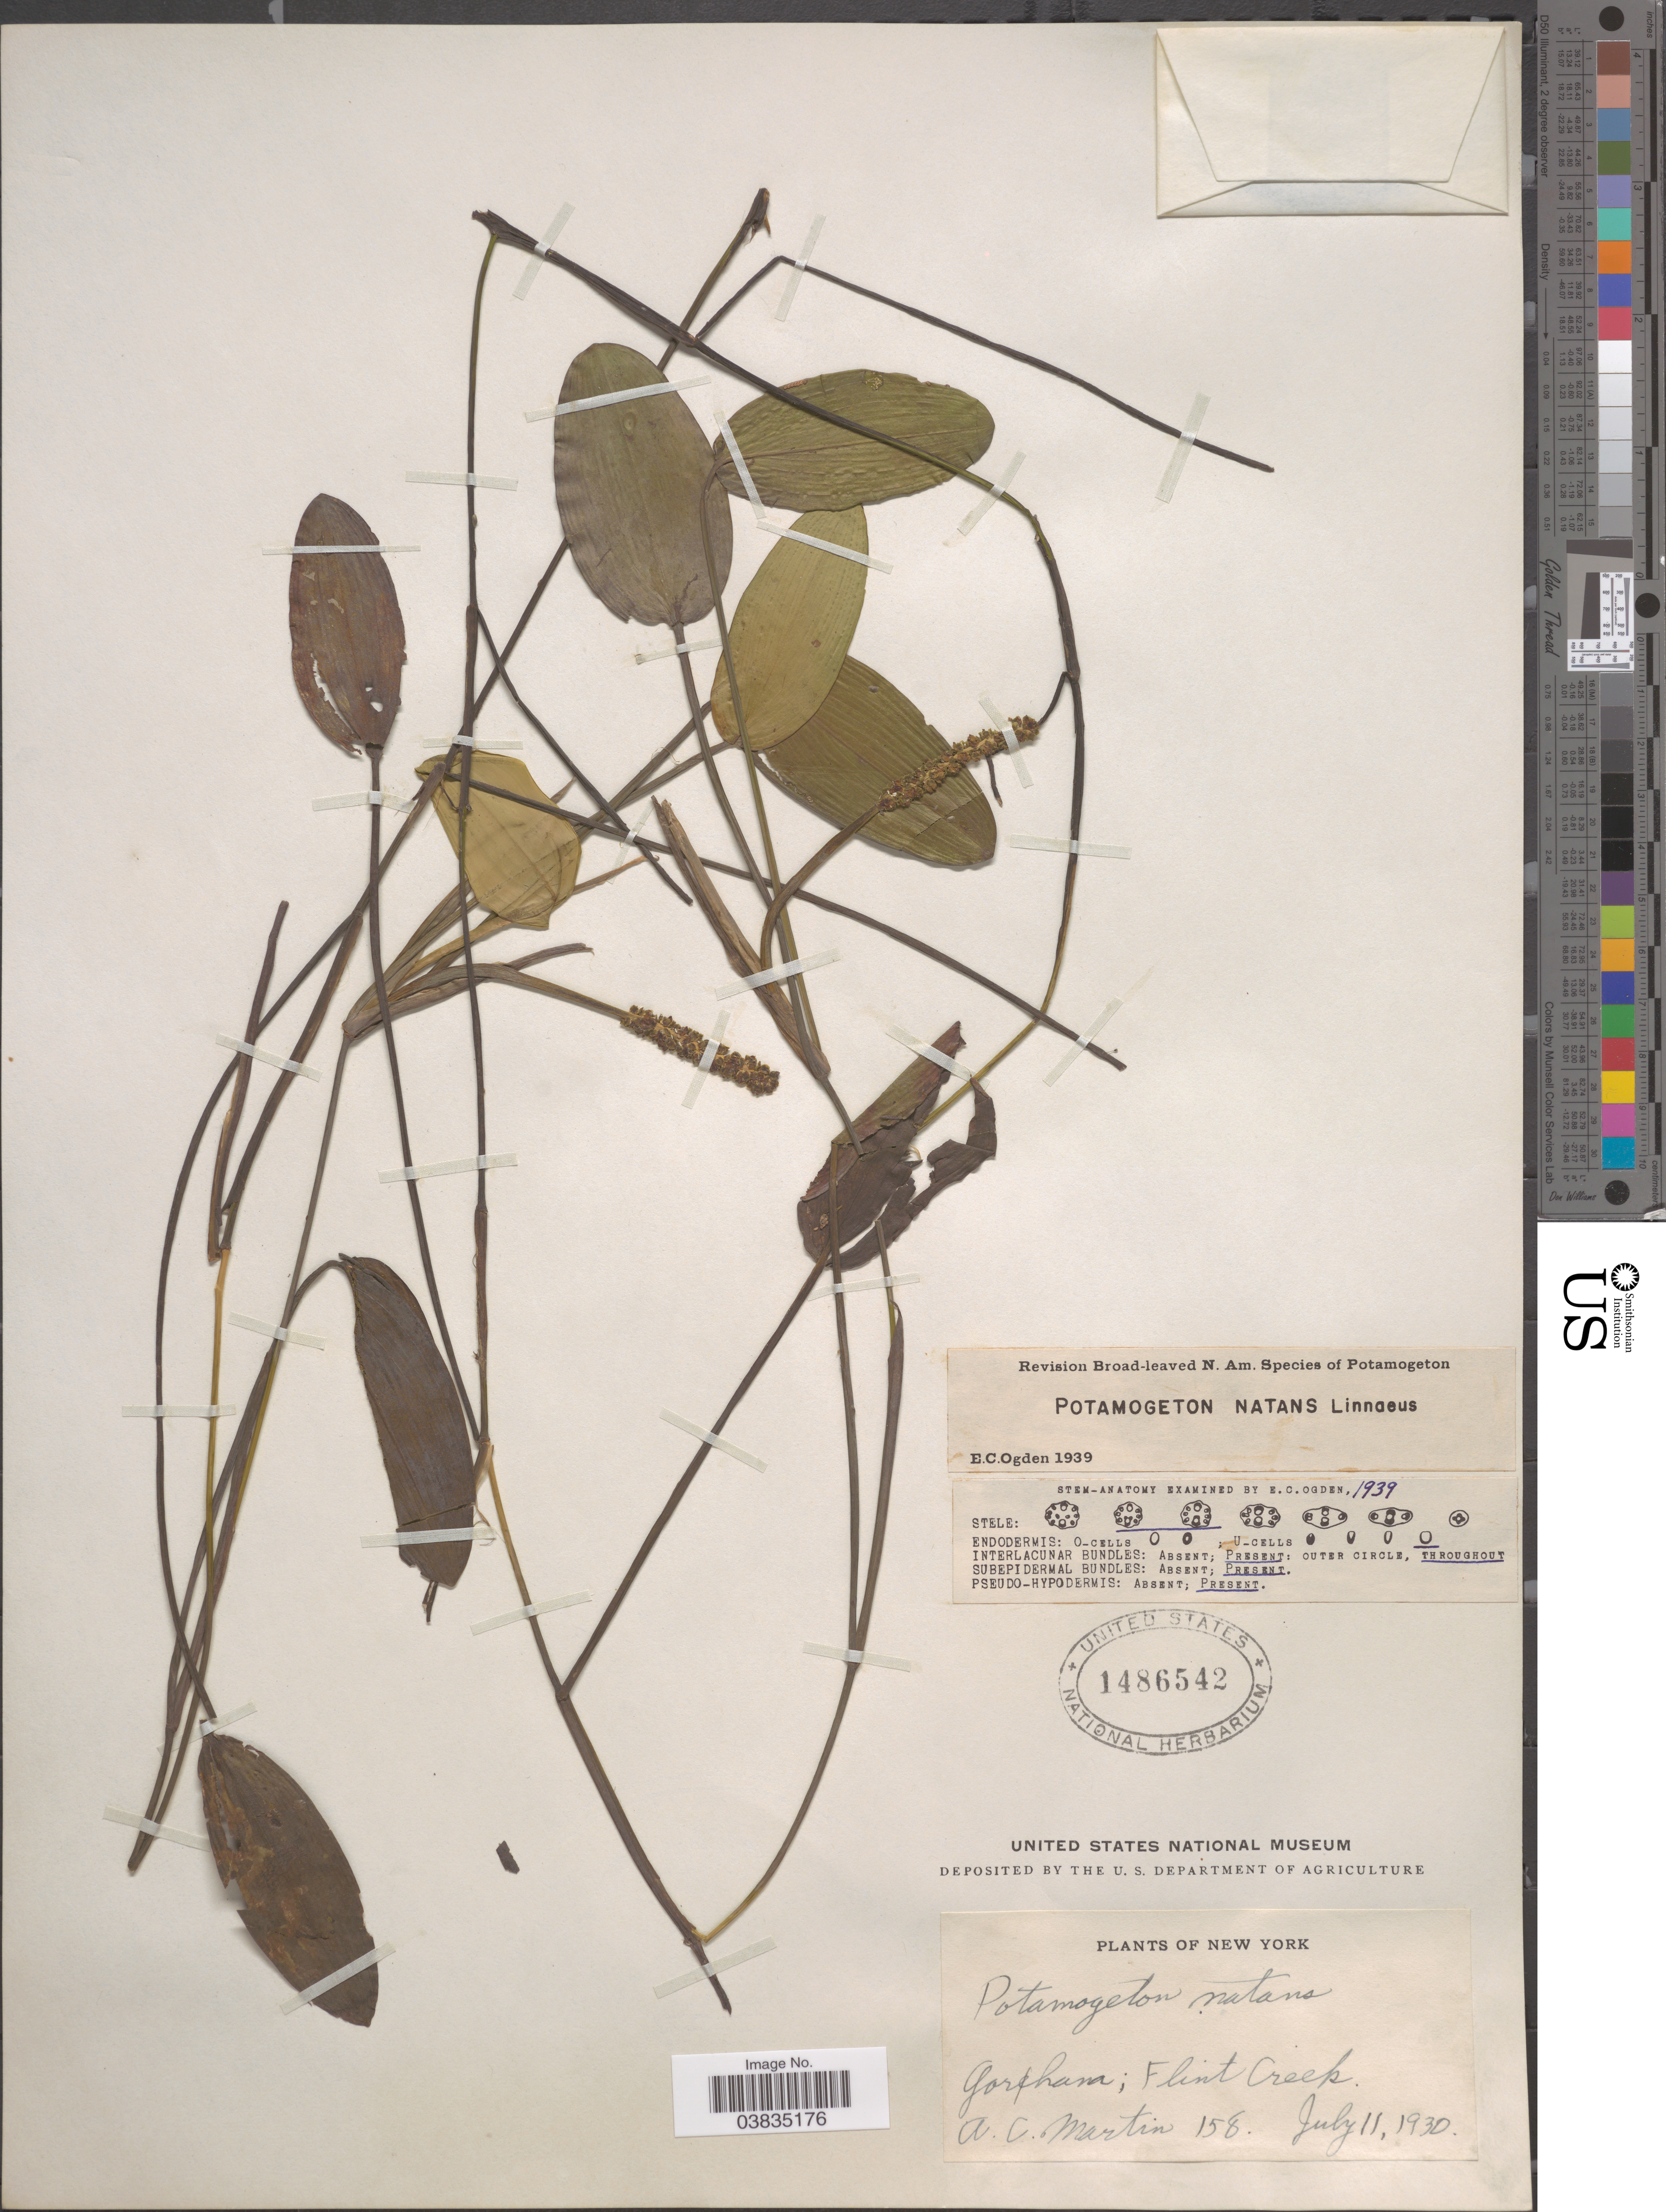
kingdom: Plantae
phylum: Tracheophyta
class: Liliopsida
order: Alismatales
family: Potamogetonaceae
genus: Potamogeton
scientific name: Potamogeton natans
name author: L.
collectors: A. C. Martin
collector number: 158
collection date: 1930-07-11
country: United States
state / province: New York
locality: Gorham; Flint Creek.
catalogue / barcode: US 1486542